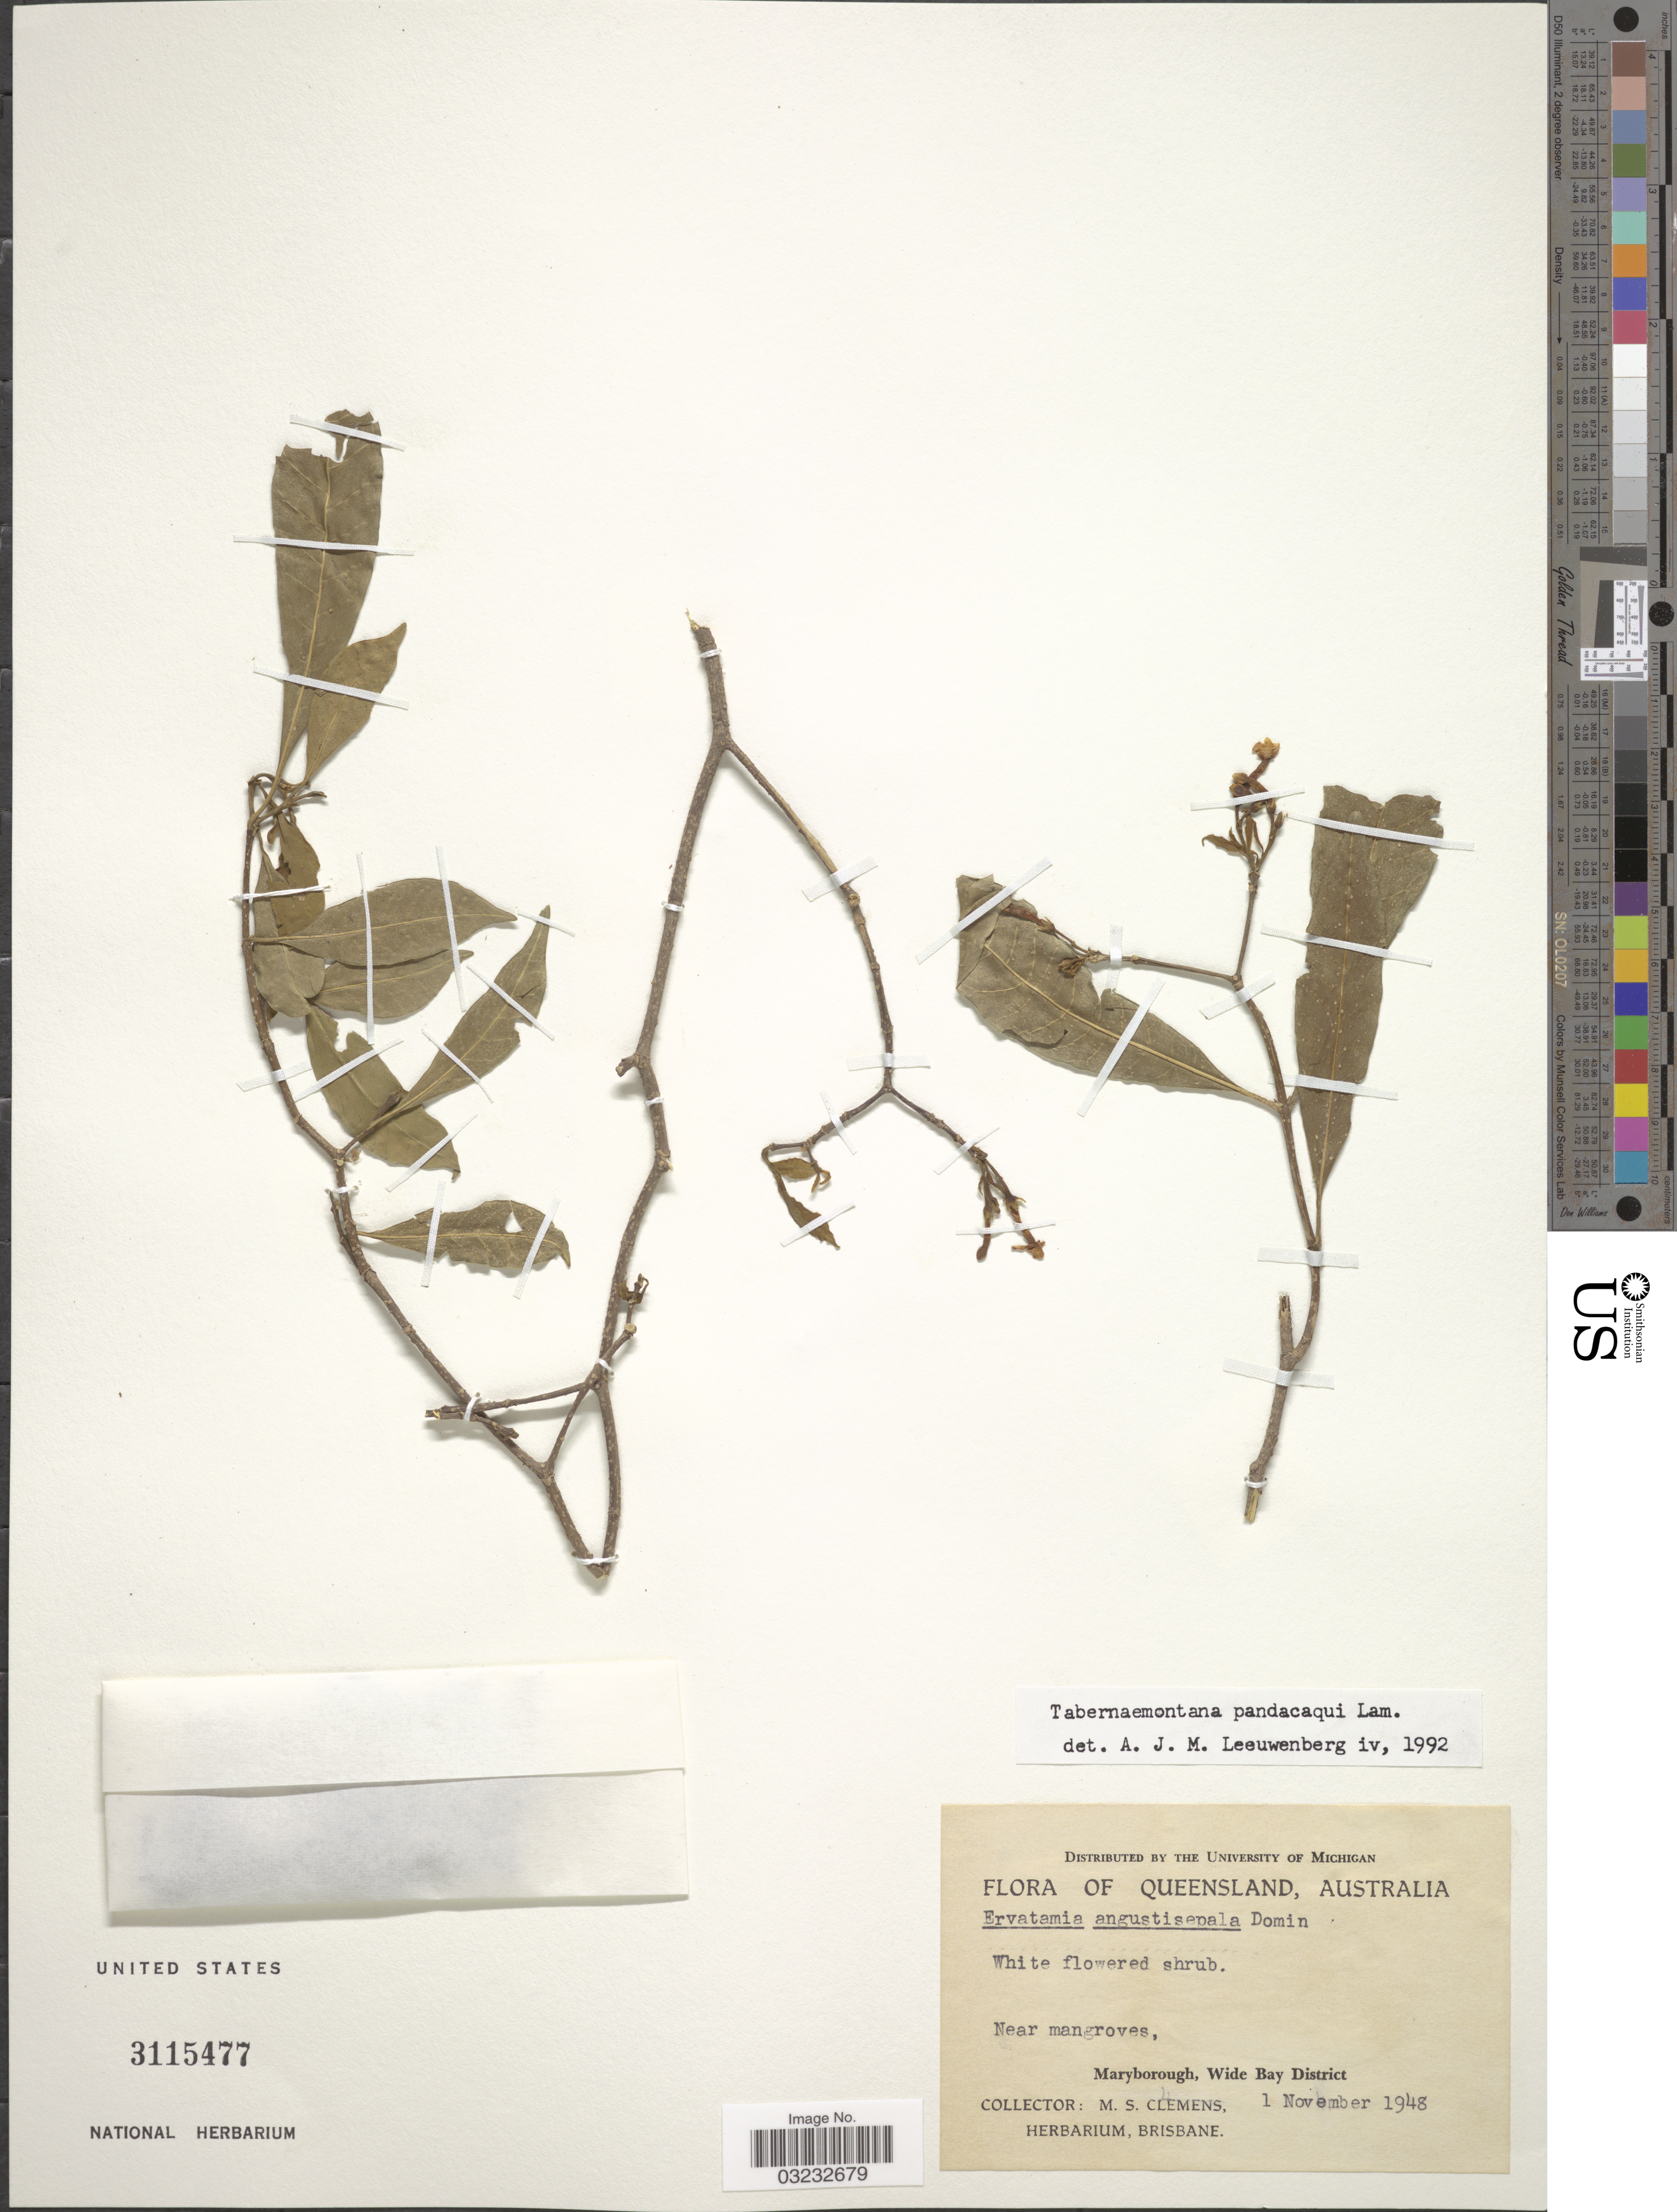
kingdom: Plantae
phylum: Tracheophyta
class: Magnoliopsida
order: Gentianales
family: Apocynaceae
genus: Tabernaemontana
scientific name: Tabernaemontana pandacaqui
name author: Poir.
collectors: M. S. Clemens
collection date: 1948-11-01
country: Australia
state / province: Queensland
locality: Maryborough, Wide Bay District.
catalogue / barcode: US 3115477